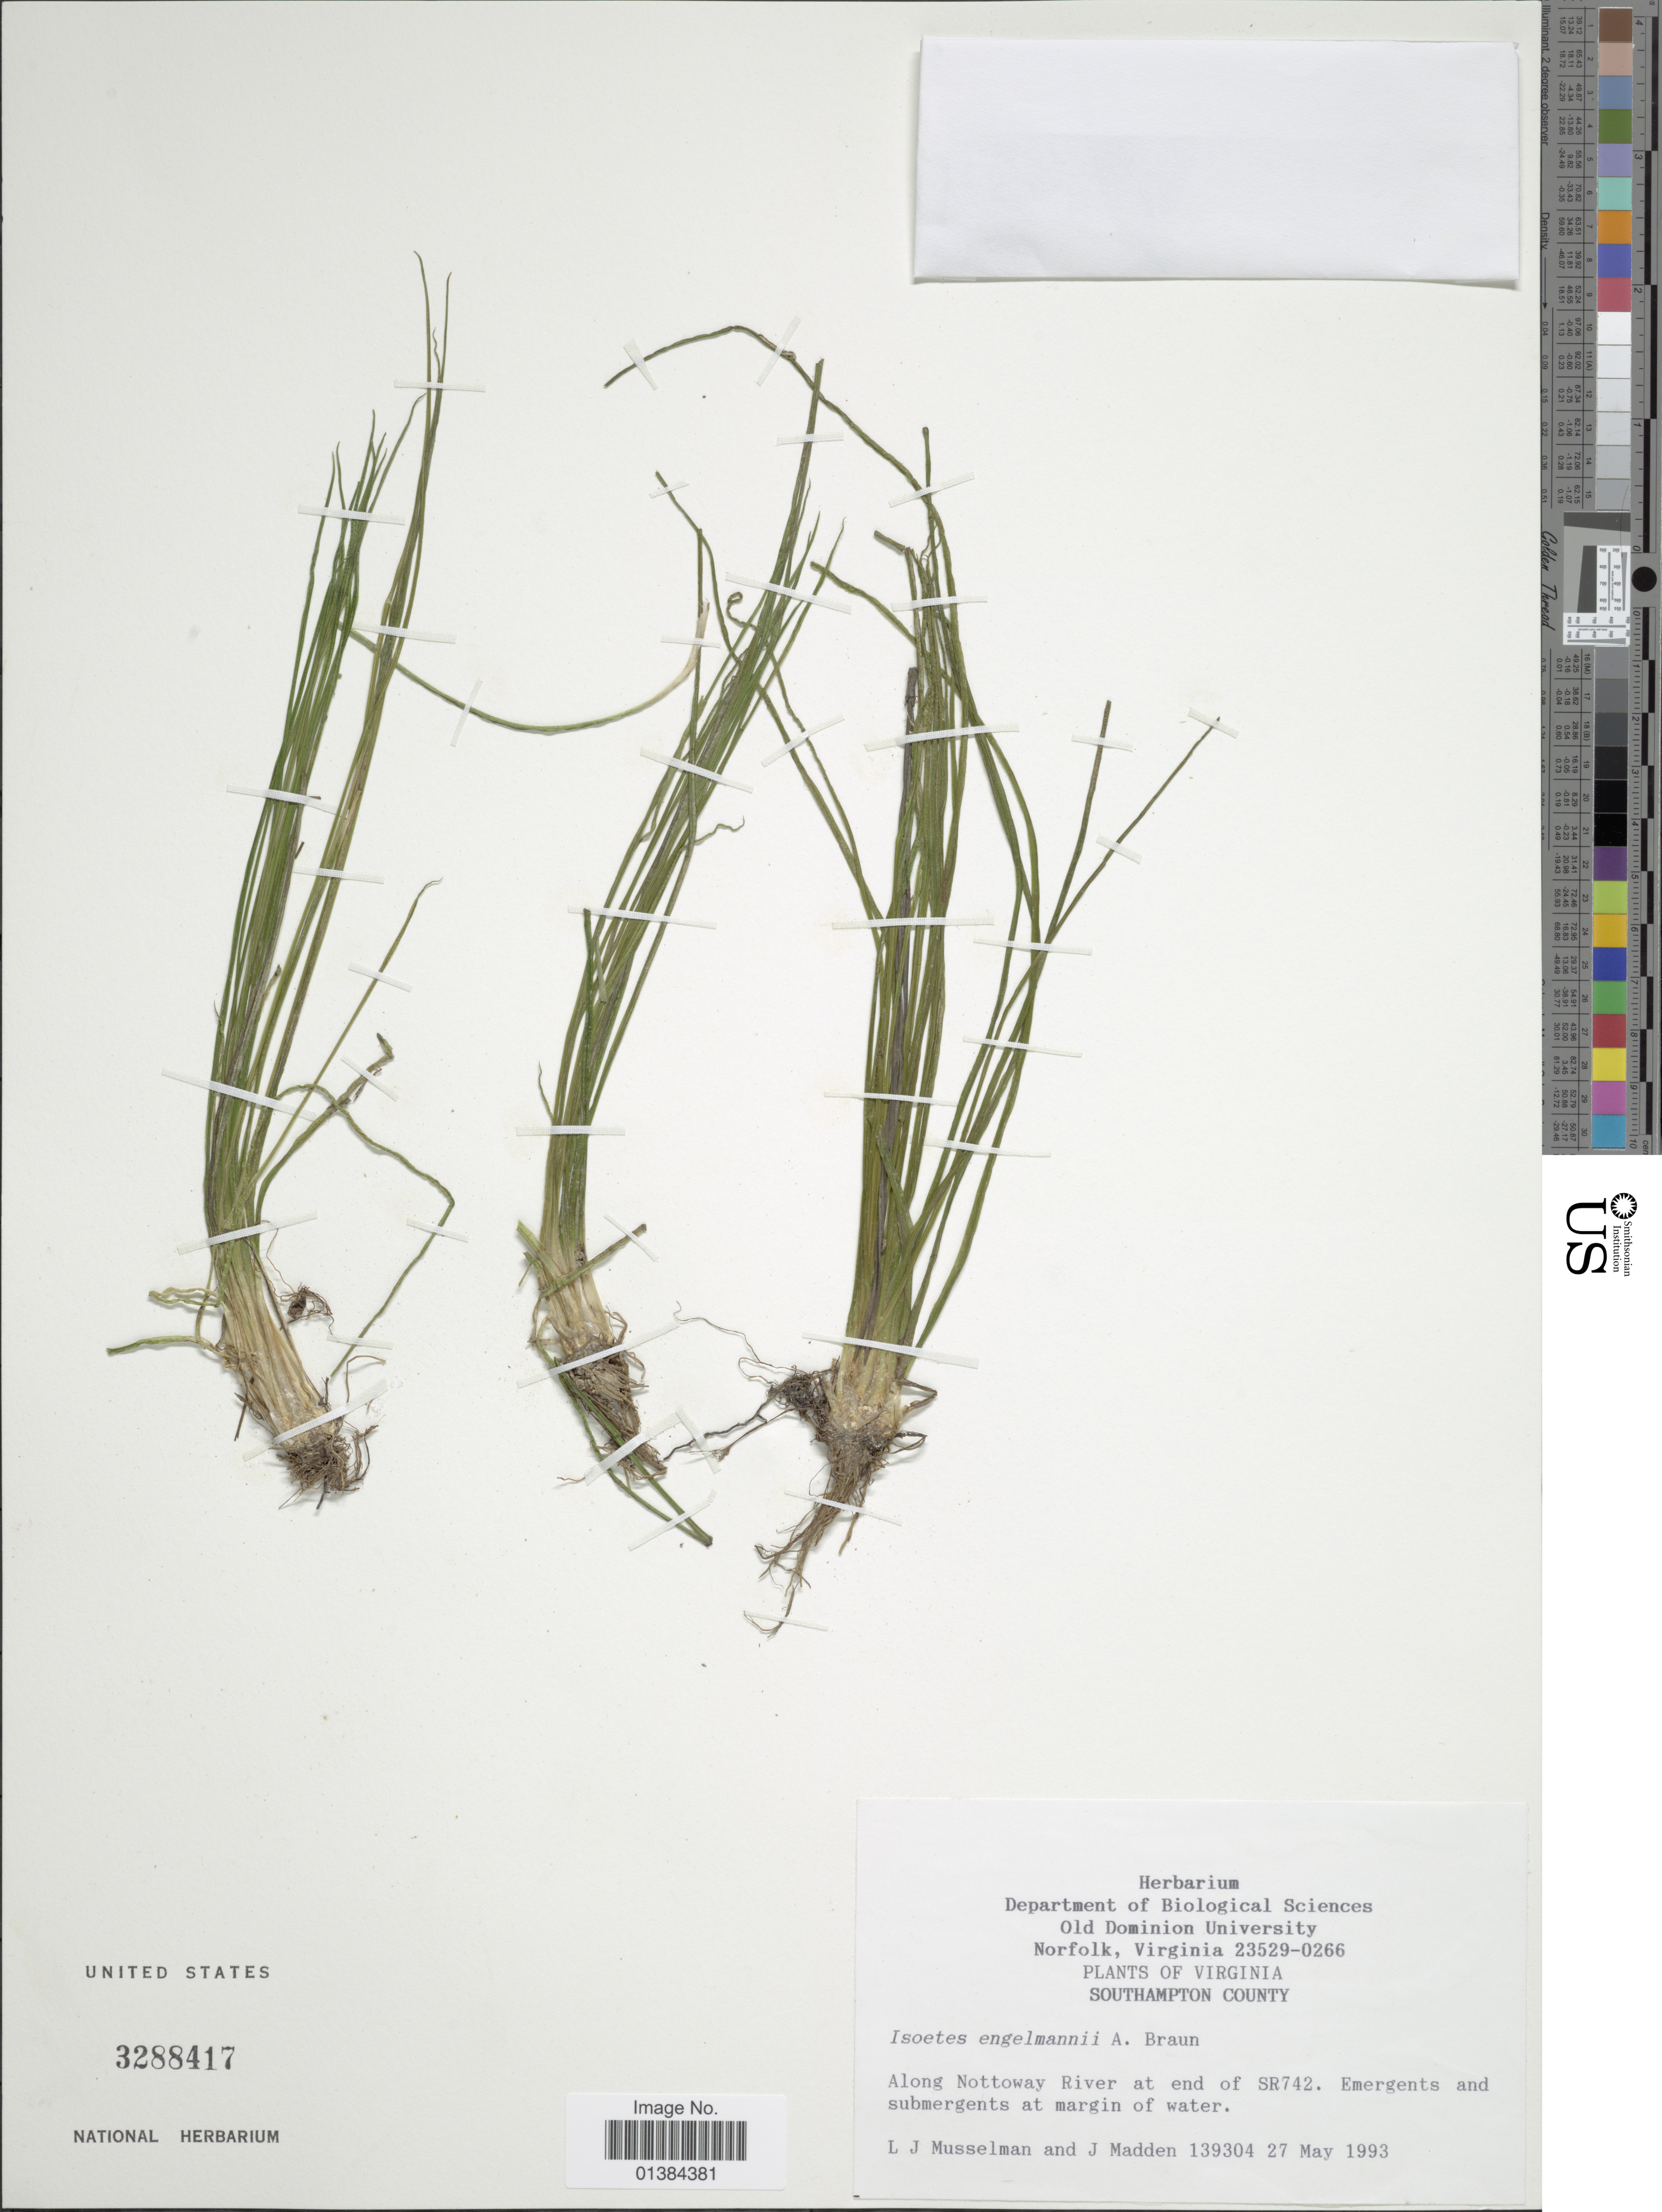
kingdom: Plantae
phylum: Tracheophyta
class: Lycopodiopsida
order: Isoetales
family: Isoetaceae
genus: Isoetes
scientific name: Isoetes engelmannii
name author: A. Braun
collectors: L. J. Musselman & J. Madden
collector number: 139304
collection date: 1993-05-27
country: United States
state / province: Virginia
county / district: Southampton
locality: Southampton County. Along Nottoway River at end of SR742.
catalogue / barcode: US 3288417